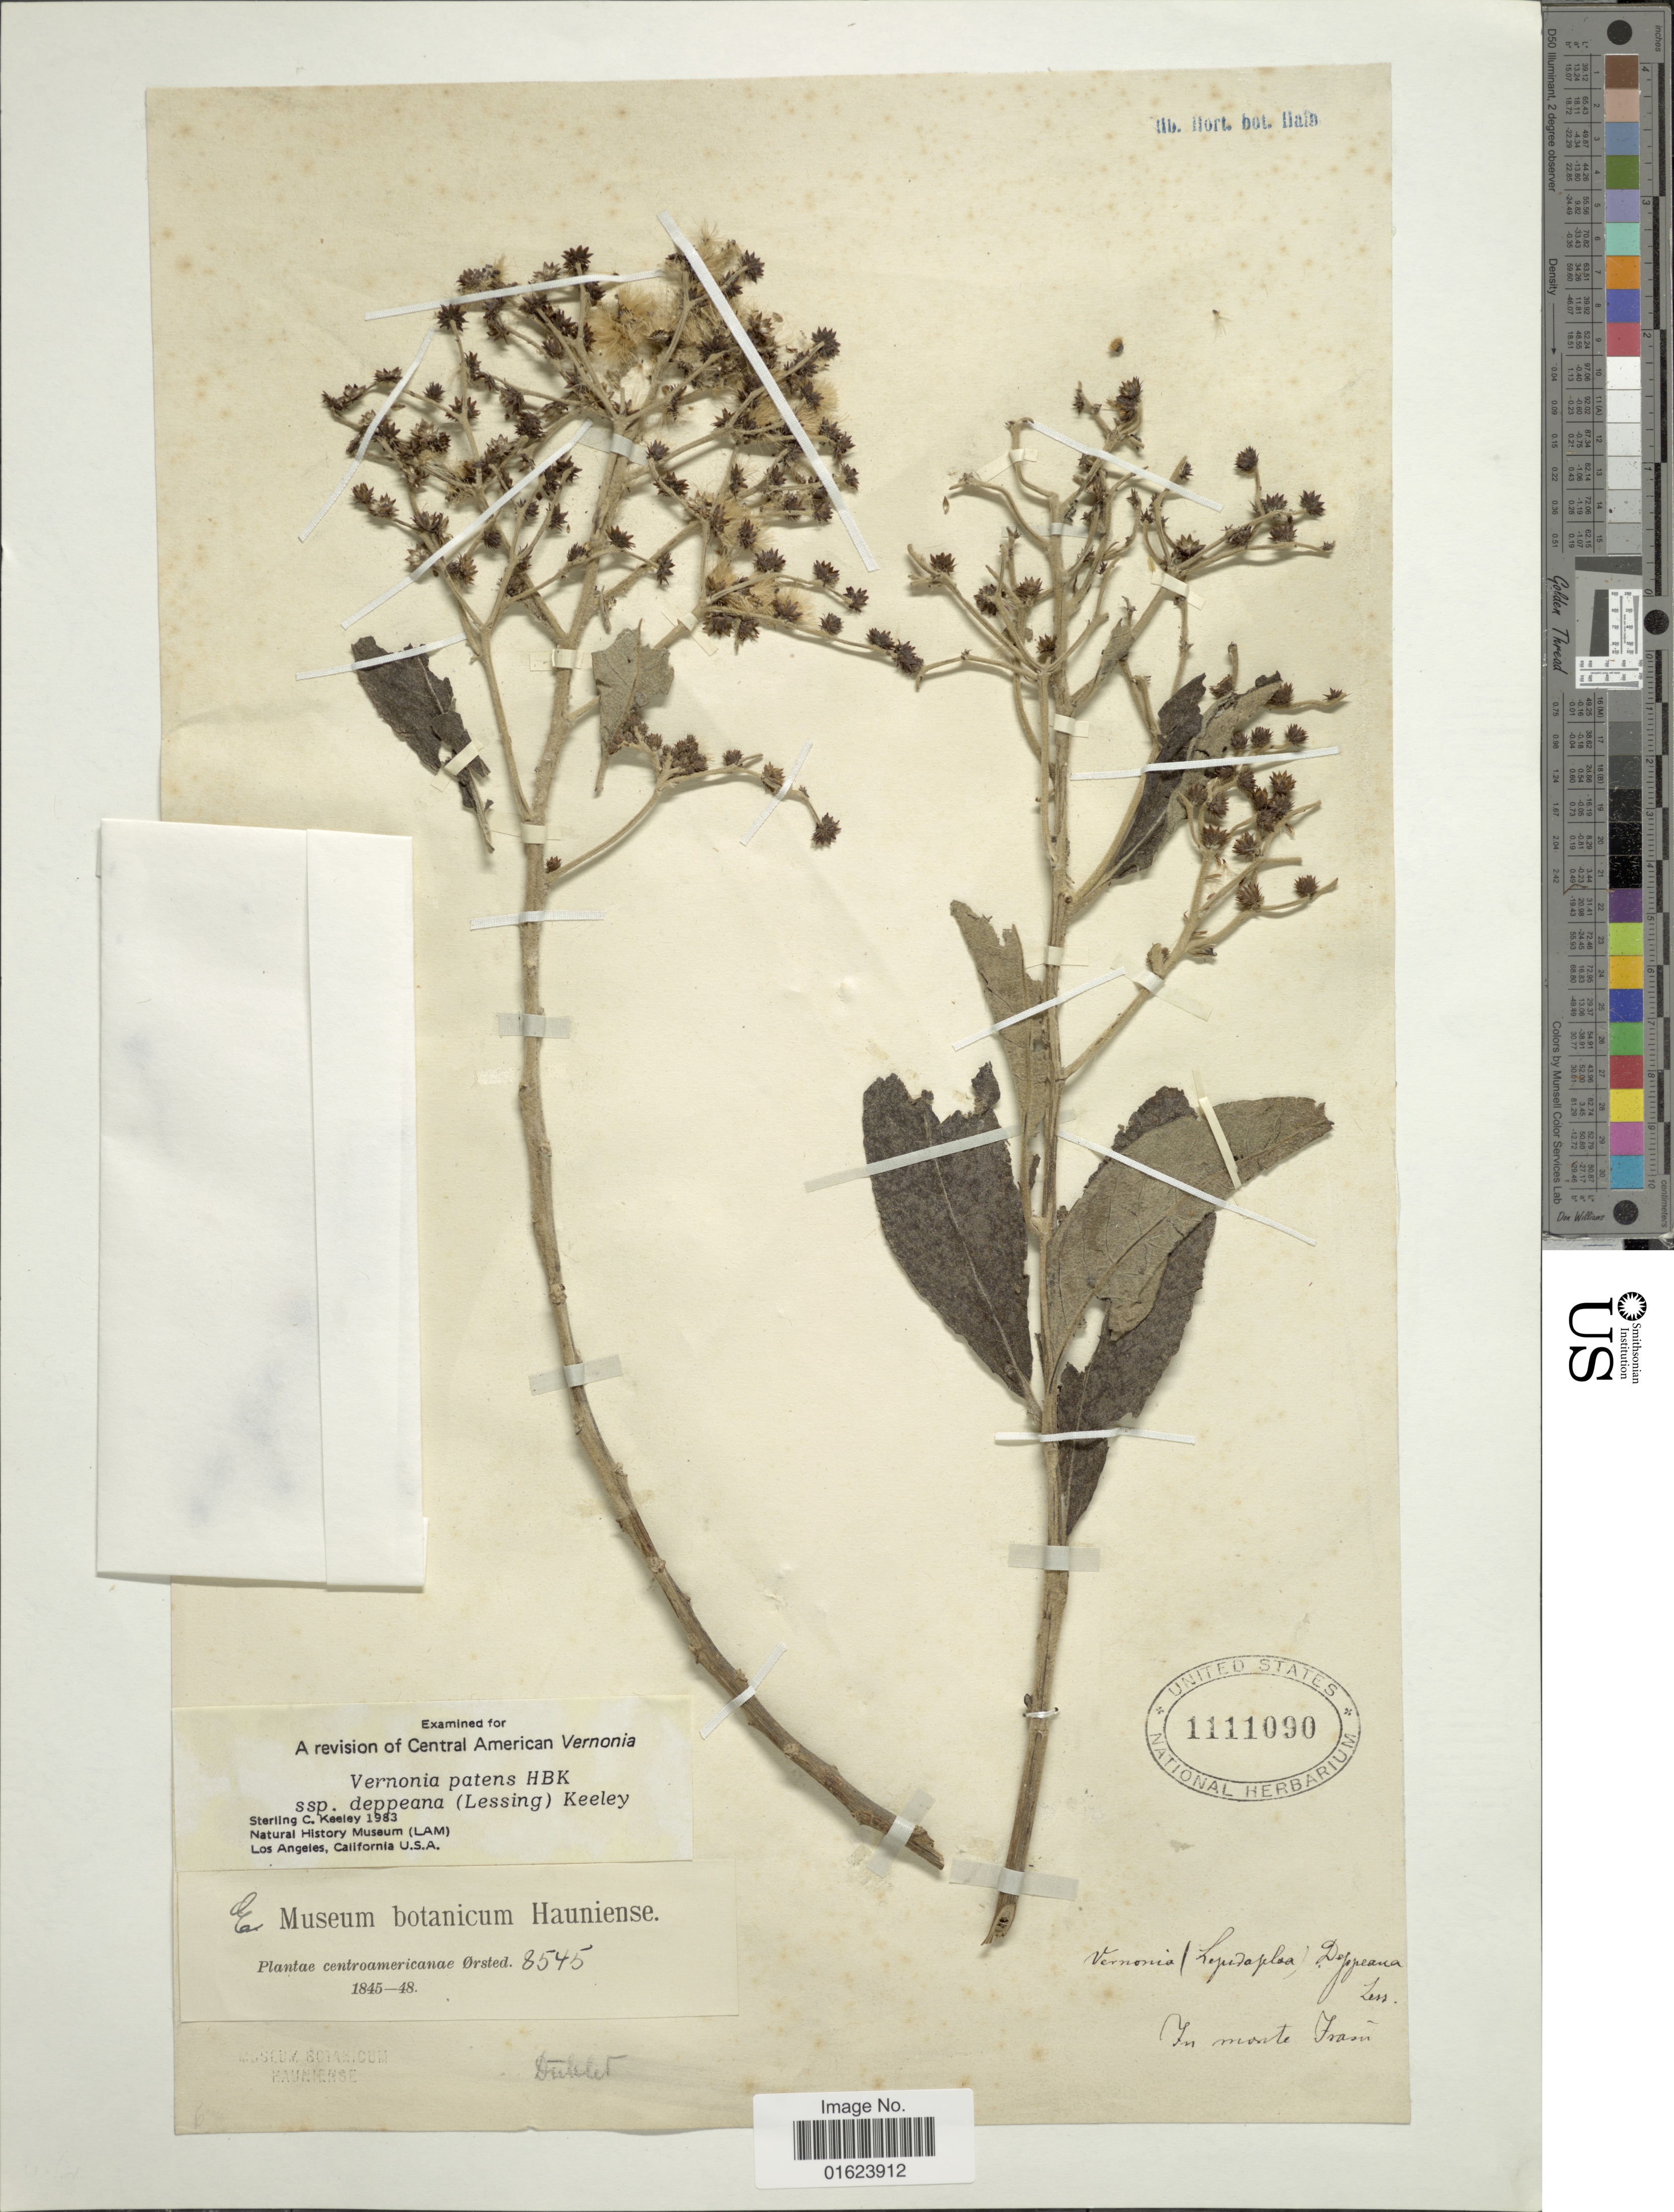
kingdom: Plantae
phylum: Tracheophyta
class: Magnoliopsida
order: Asterales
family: Asteraceae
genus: Vernonanthura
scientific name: Vernonanthura patens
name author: (Kunth) H. Rob.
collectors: Ørsted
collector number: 8545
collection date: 1845/1848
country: Costa Rica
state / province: Cartago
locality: In monte Irasú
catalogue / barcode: US 1111090